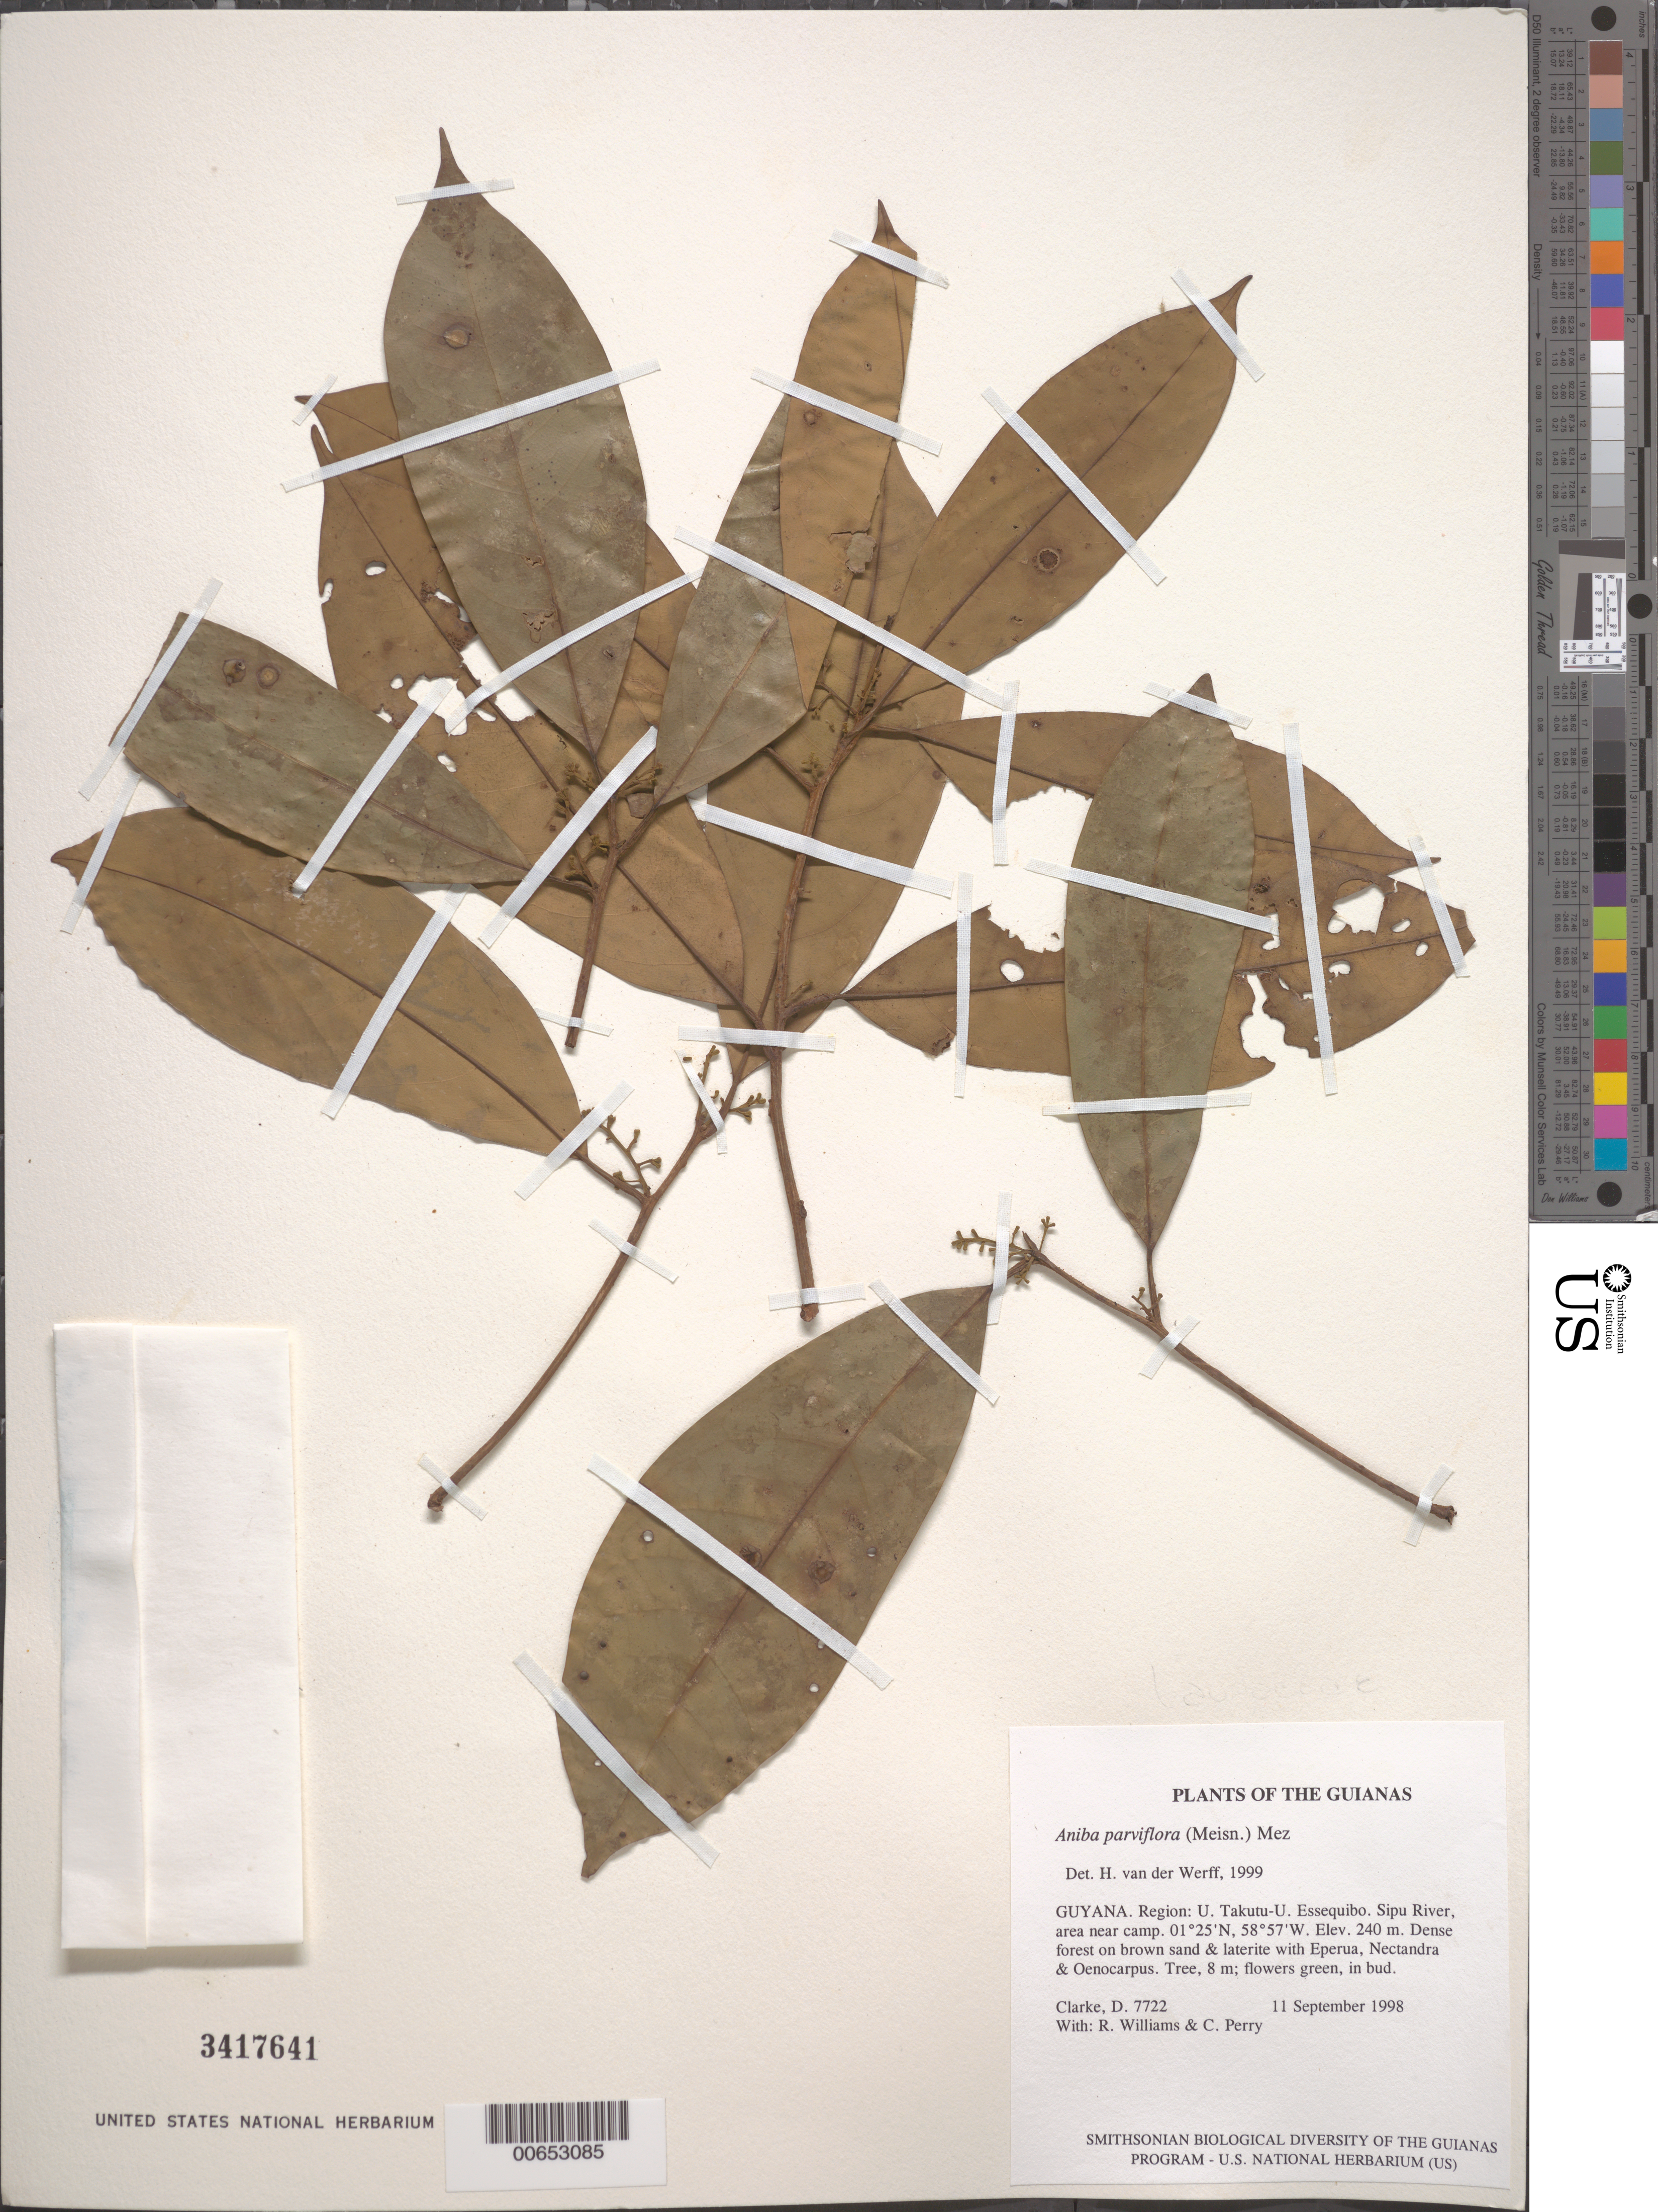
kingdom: Plantae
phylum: Tracheophyta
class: Magnoliopsida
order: Laurales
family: Lauraceae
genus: Aniba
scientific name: Aniba parviflora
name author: (Meisn.) Mez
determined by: van der Werff, H., (MO), Missouri Botanical Garden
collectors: H. D. Clarke, R. Williams & C. Perry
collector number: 7722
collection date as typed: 11 September 1998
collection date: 1998-09-11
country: Guyana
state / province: U. Takutu-U. Essequibo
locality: Sipu River, area near camp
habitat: Dense forest on brown sand & laterite with Eperua, Nectandra & Oenocarpus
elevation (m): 240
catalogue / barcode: US 3417641